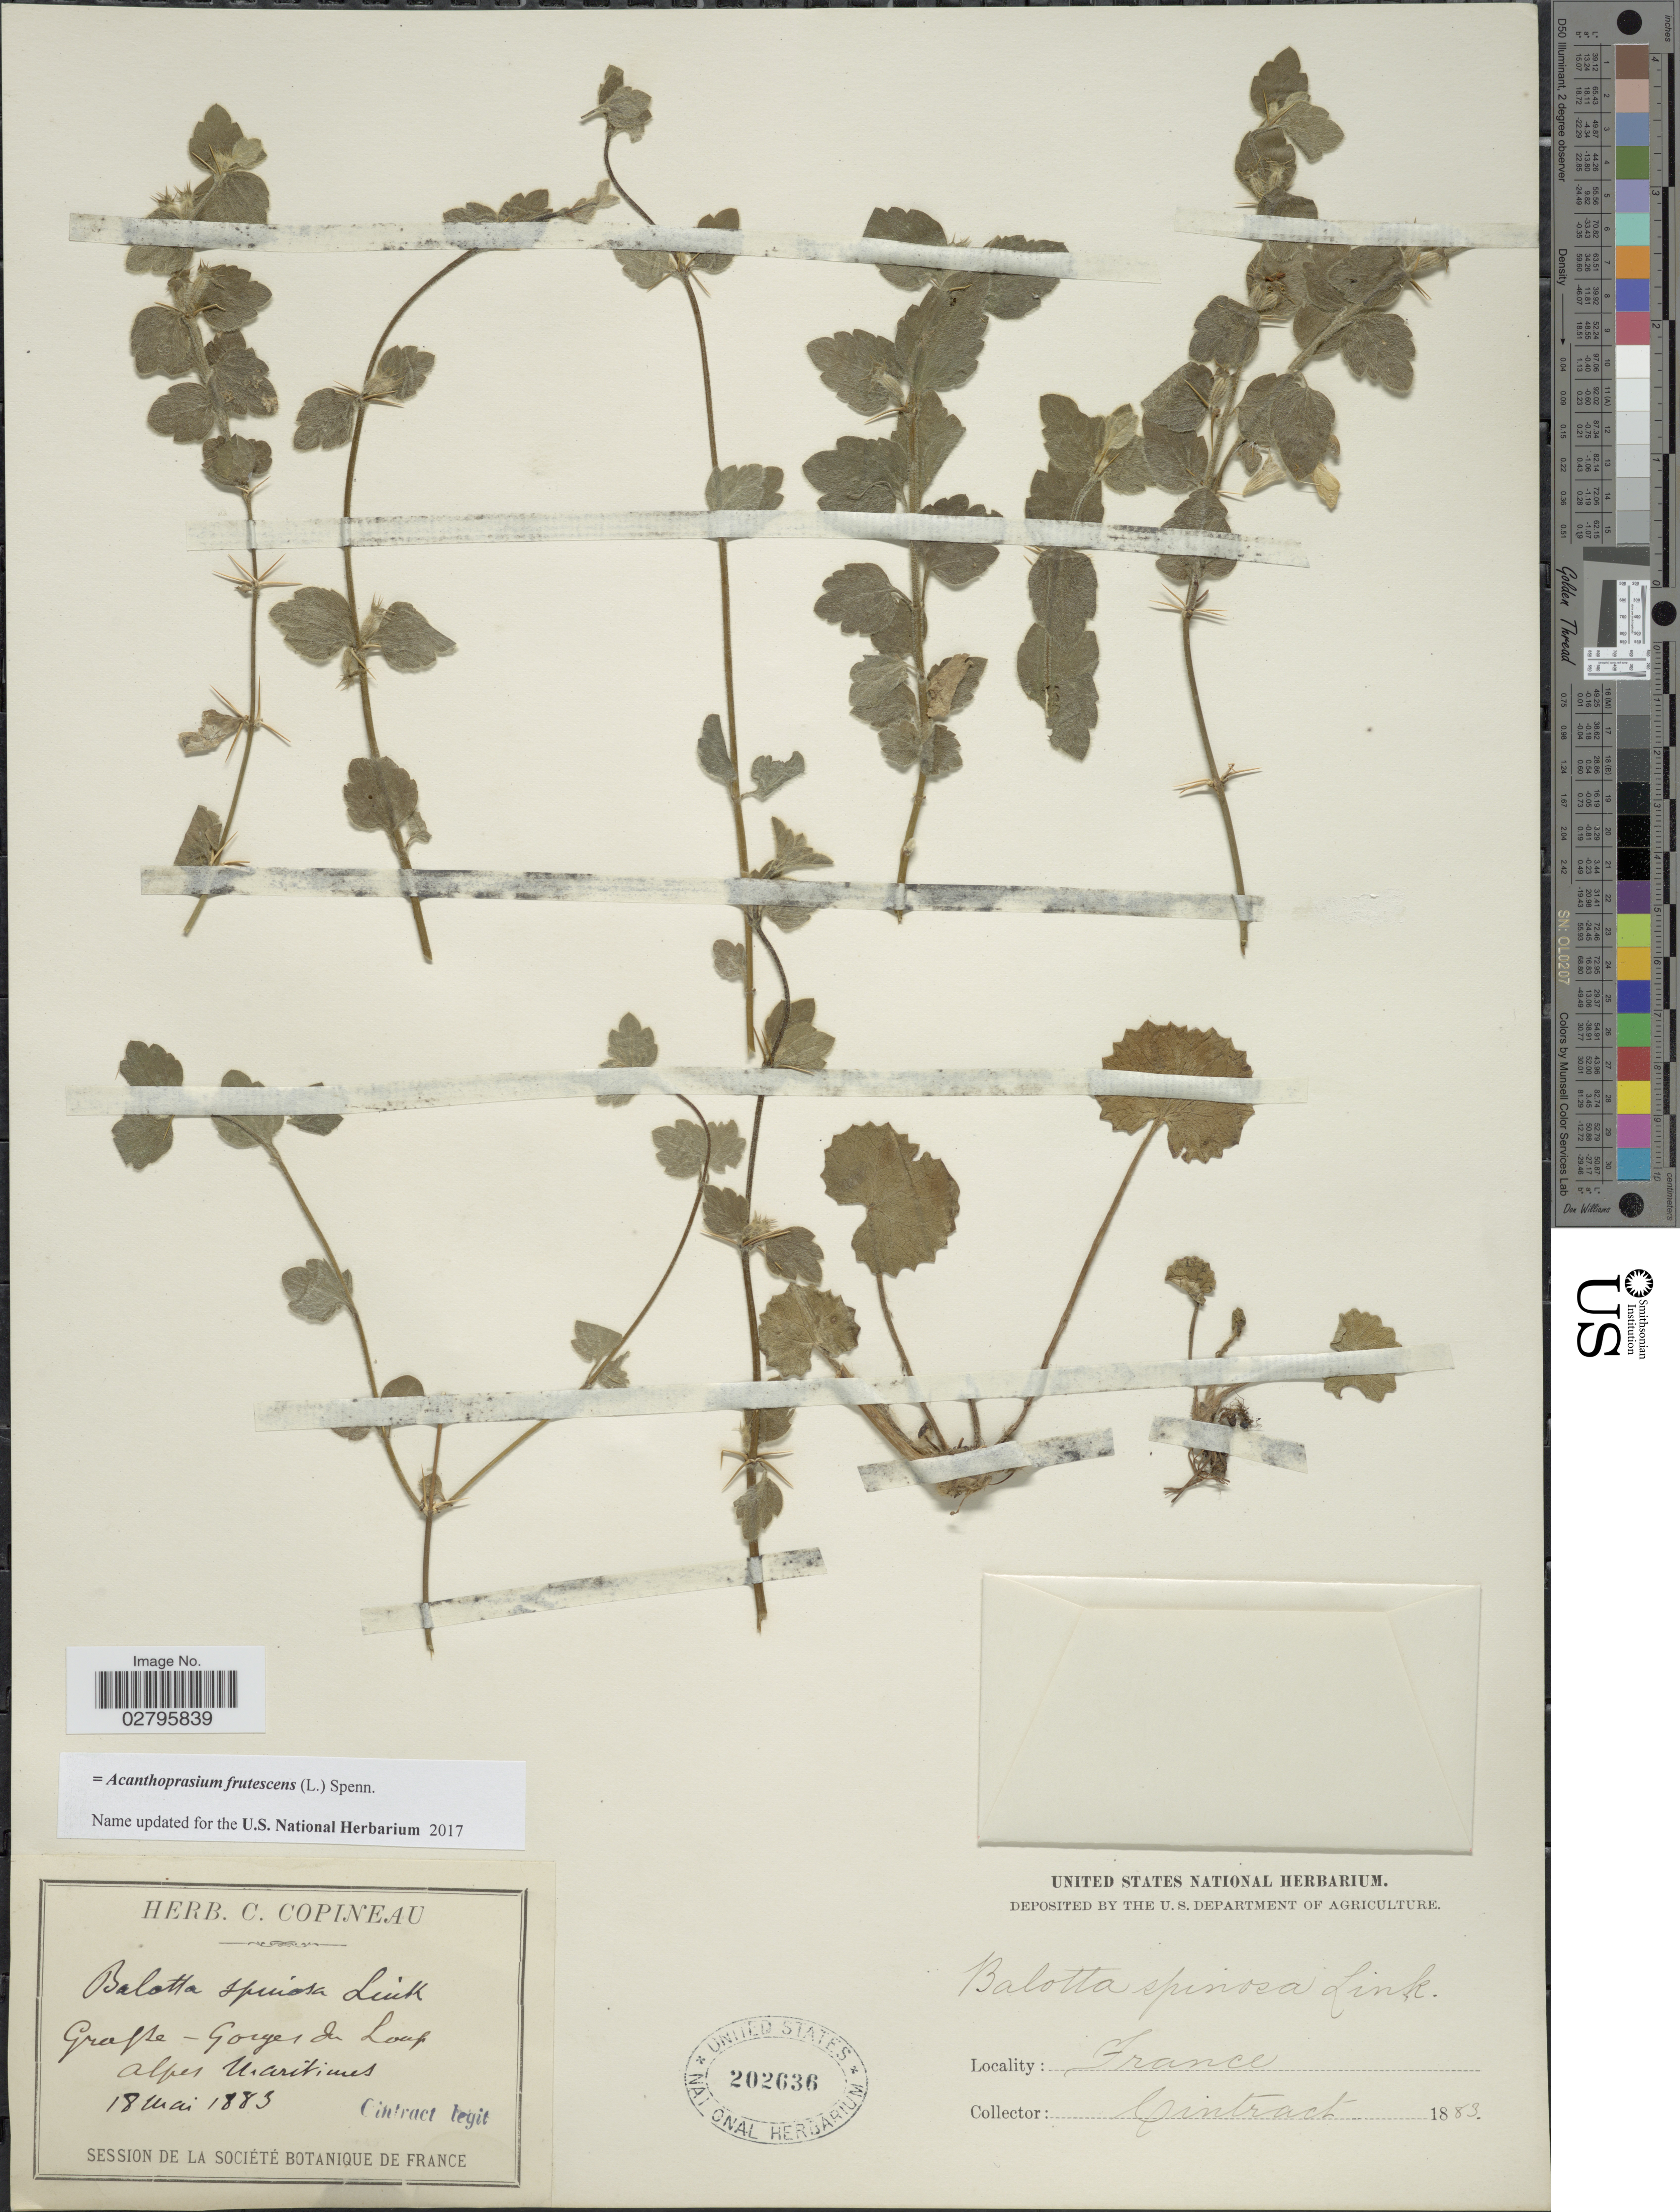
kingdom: Plantae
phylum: Tracheophyta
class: Magnoliopsida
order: Lamiales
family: Lamiaceae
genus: Acanthoprasium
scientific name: Acanthoprasium frutescens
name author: (L.) Spenn.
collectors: Cintract, --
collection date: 1883-05-18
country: France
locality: Grasse-Gorges de Loup. Alpes Maritimes.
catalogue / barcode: US 202636